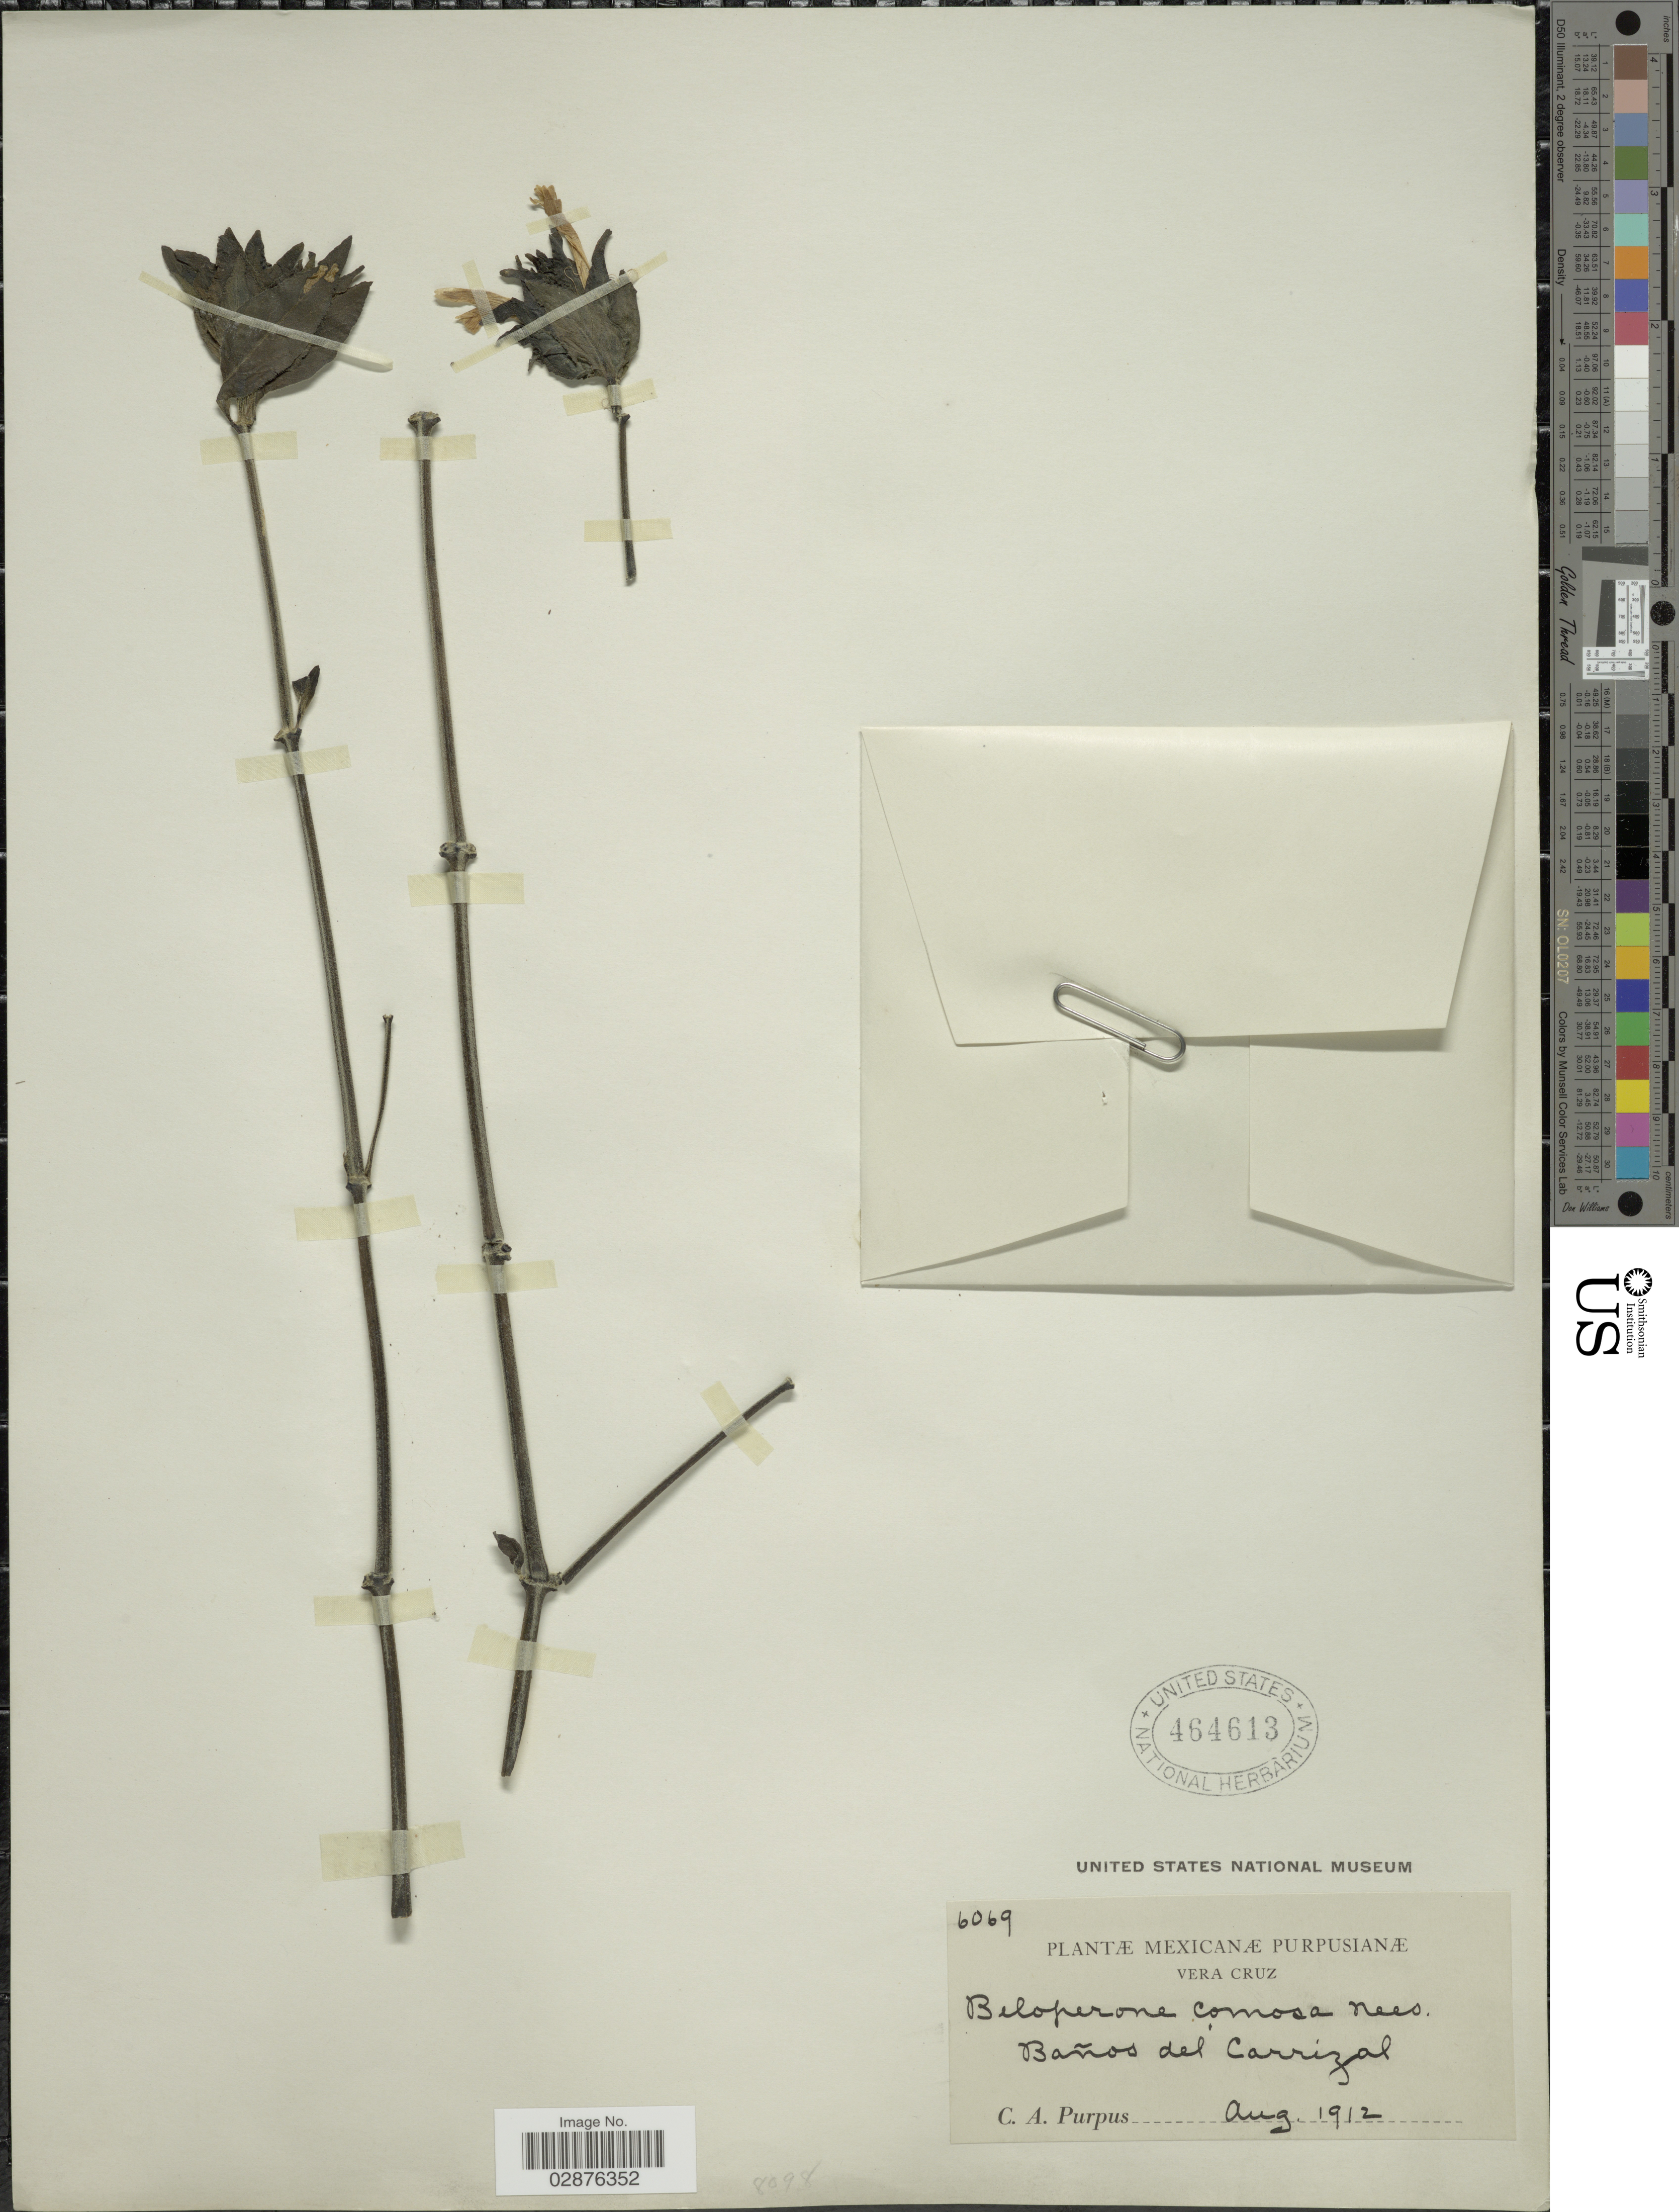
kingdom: Plantae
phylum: Tracheophyta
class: Magnoliopsida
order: Lamiales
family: Acanthaceae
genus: Justicia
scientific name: Justicia fulvicoma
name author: Schltdl. & Cham.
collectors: C. A. Purpus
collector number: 6069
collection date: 1961-08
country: Mexico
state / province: Veracruz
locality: Vera Cruz, Baños del Carrizal.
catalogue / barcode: US 464613